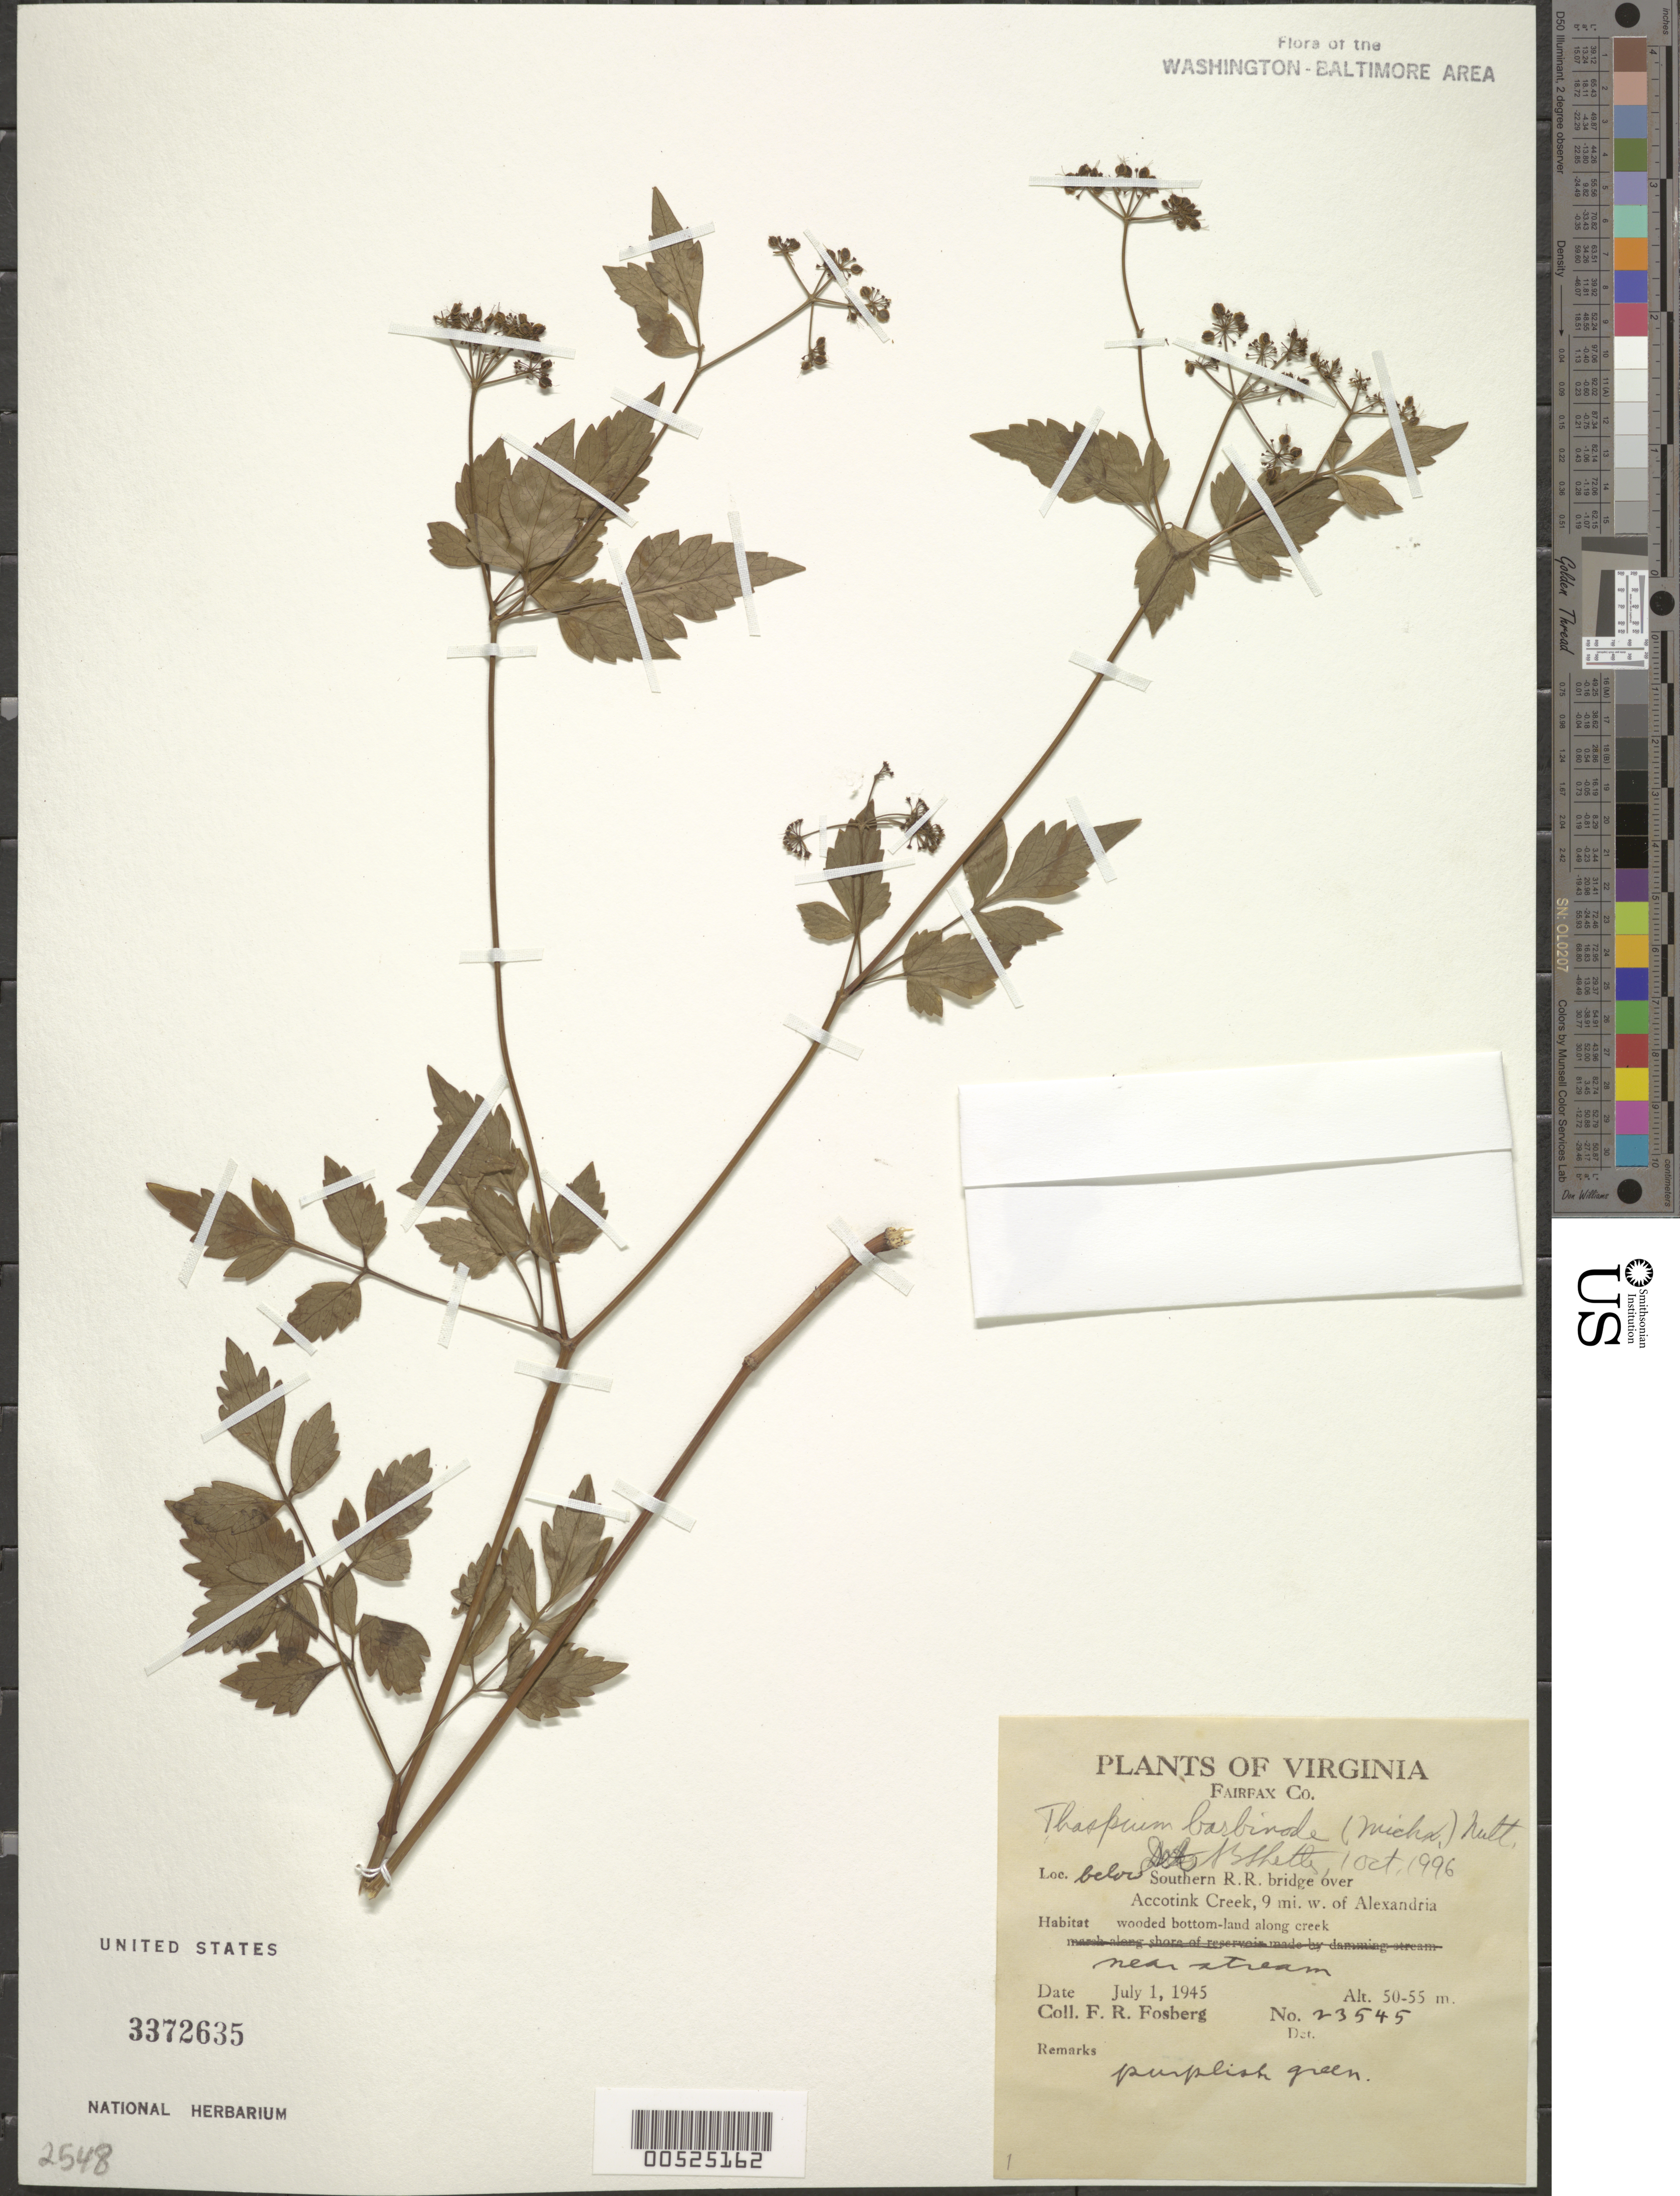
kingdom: Plantae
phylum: Tracheophyta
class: Magnoliopsida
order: Apiales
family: Apiaceae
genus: Thaspium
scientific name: Thaspium barbinode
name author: (Michx.) Nutt.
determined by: Shetler, Stanwyn G., (US), NMNH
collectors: F. R. Fosberg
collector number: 23545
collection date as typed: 01 Jul 1945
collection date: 1945-07-01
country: United States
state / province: Virginia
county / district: Fairfax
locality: Below Southern R.R. Bridge over Accotink Creek, 9 mi. W of Alexandria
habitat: Wooded bottomland along creek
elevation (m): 50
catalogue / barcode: US 3372635